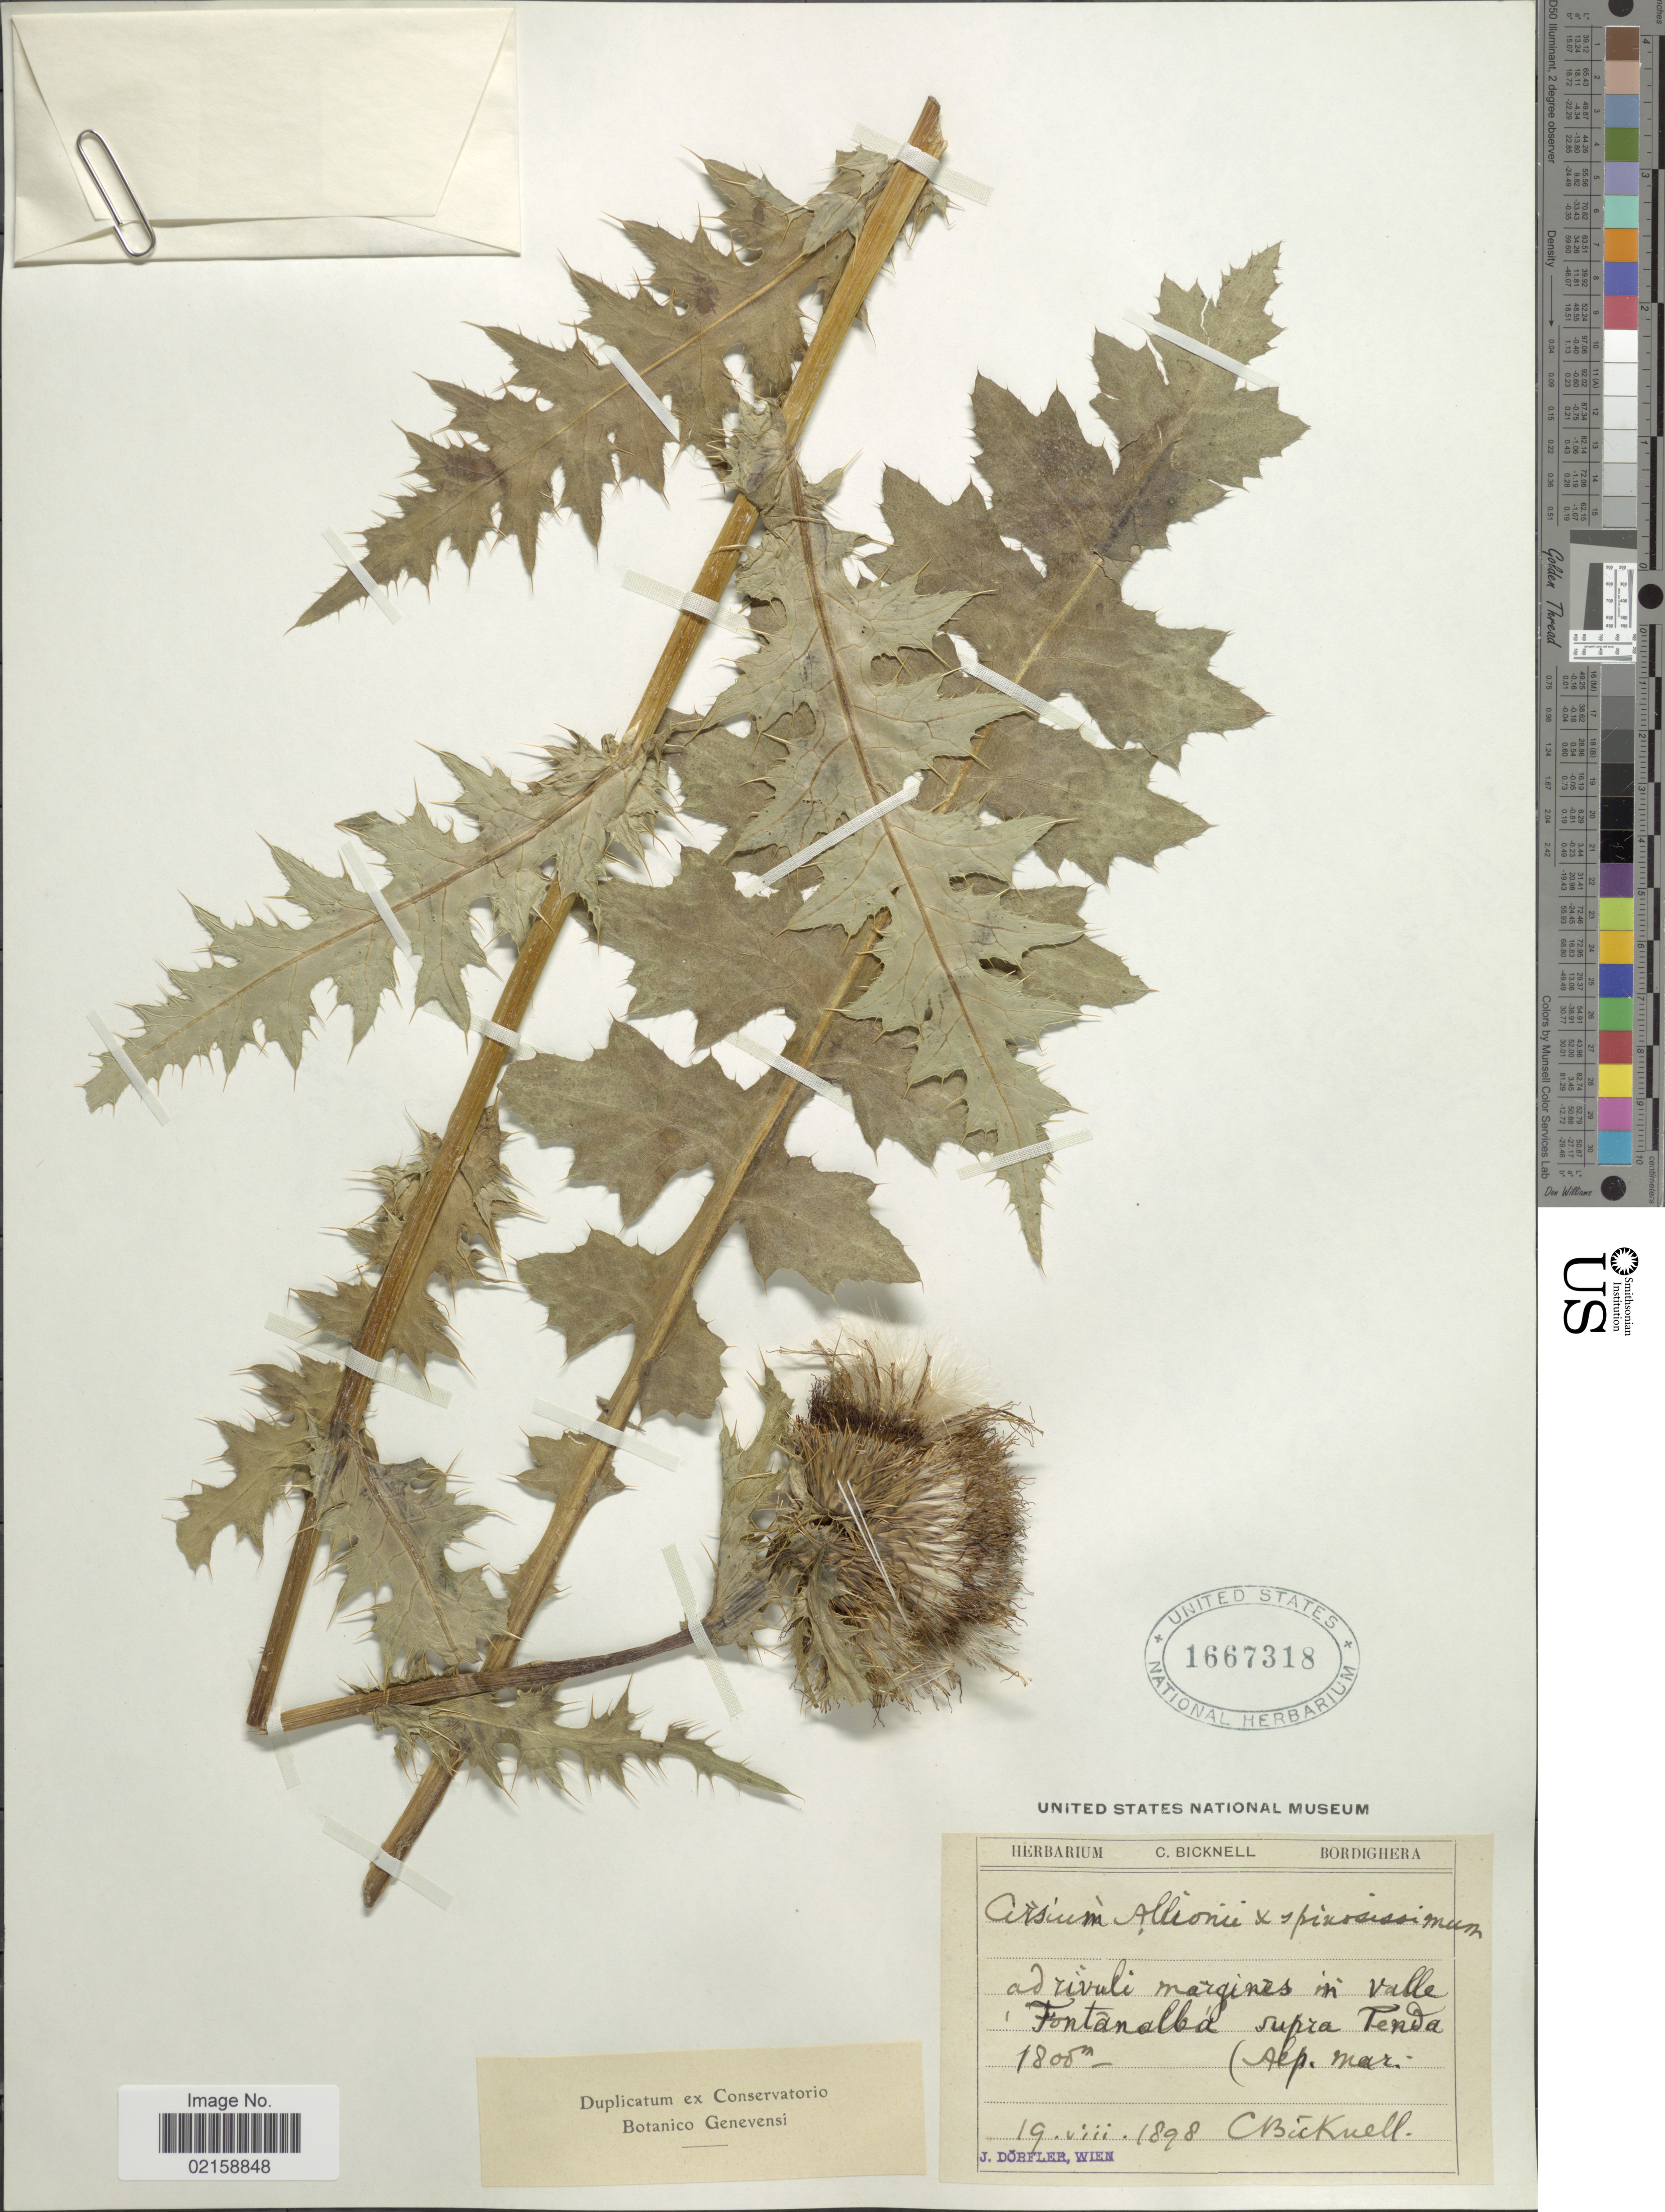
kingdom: Plantae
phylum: Tracheophyta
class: Magnoliopsida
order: Asterales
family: Asteraceae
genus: Cirsium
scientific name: Cirsium allionii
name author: Thurm. ex Ardoino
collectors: C. Bicknell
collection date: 1898-08-19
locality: Ad rivuli margines in valle, Fontalba supra Tenda (Alp.mar.)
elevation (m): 1800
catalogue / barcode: US 1667318